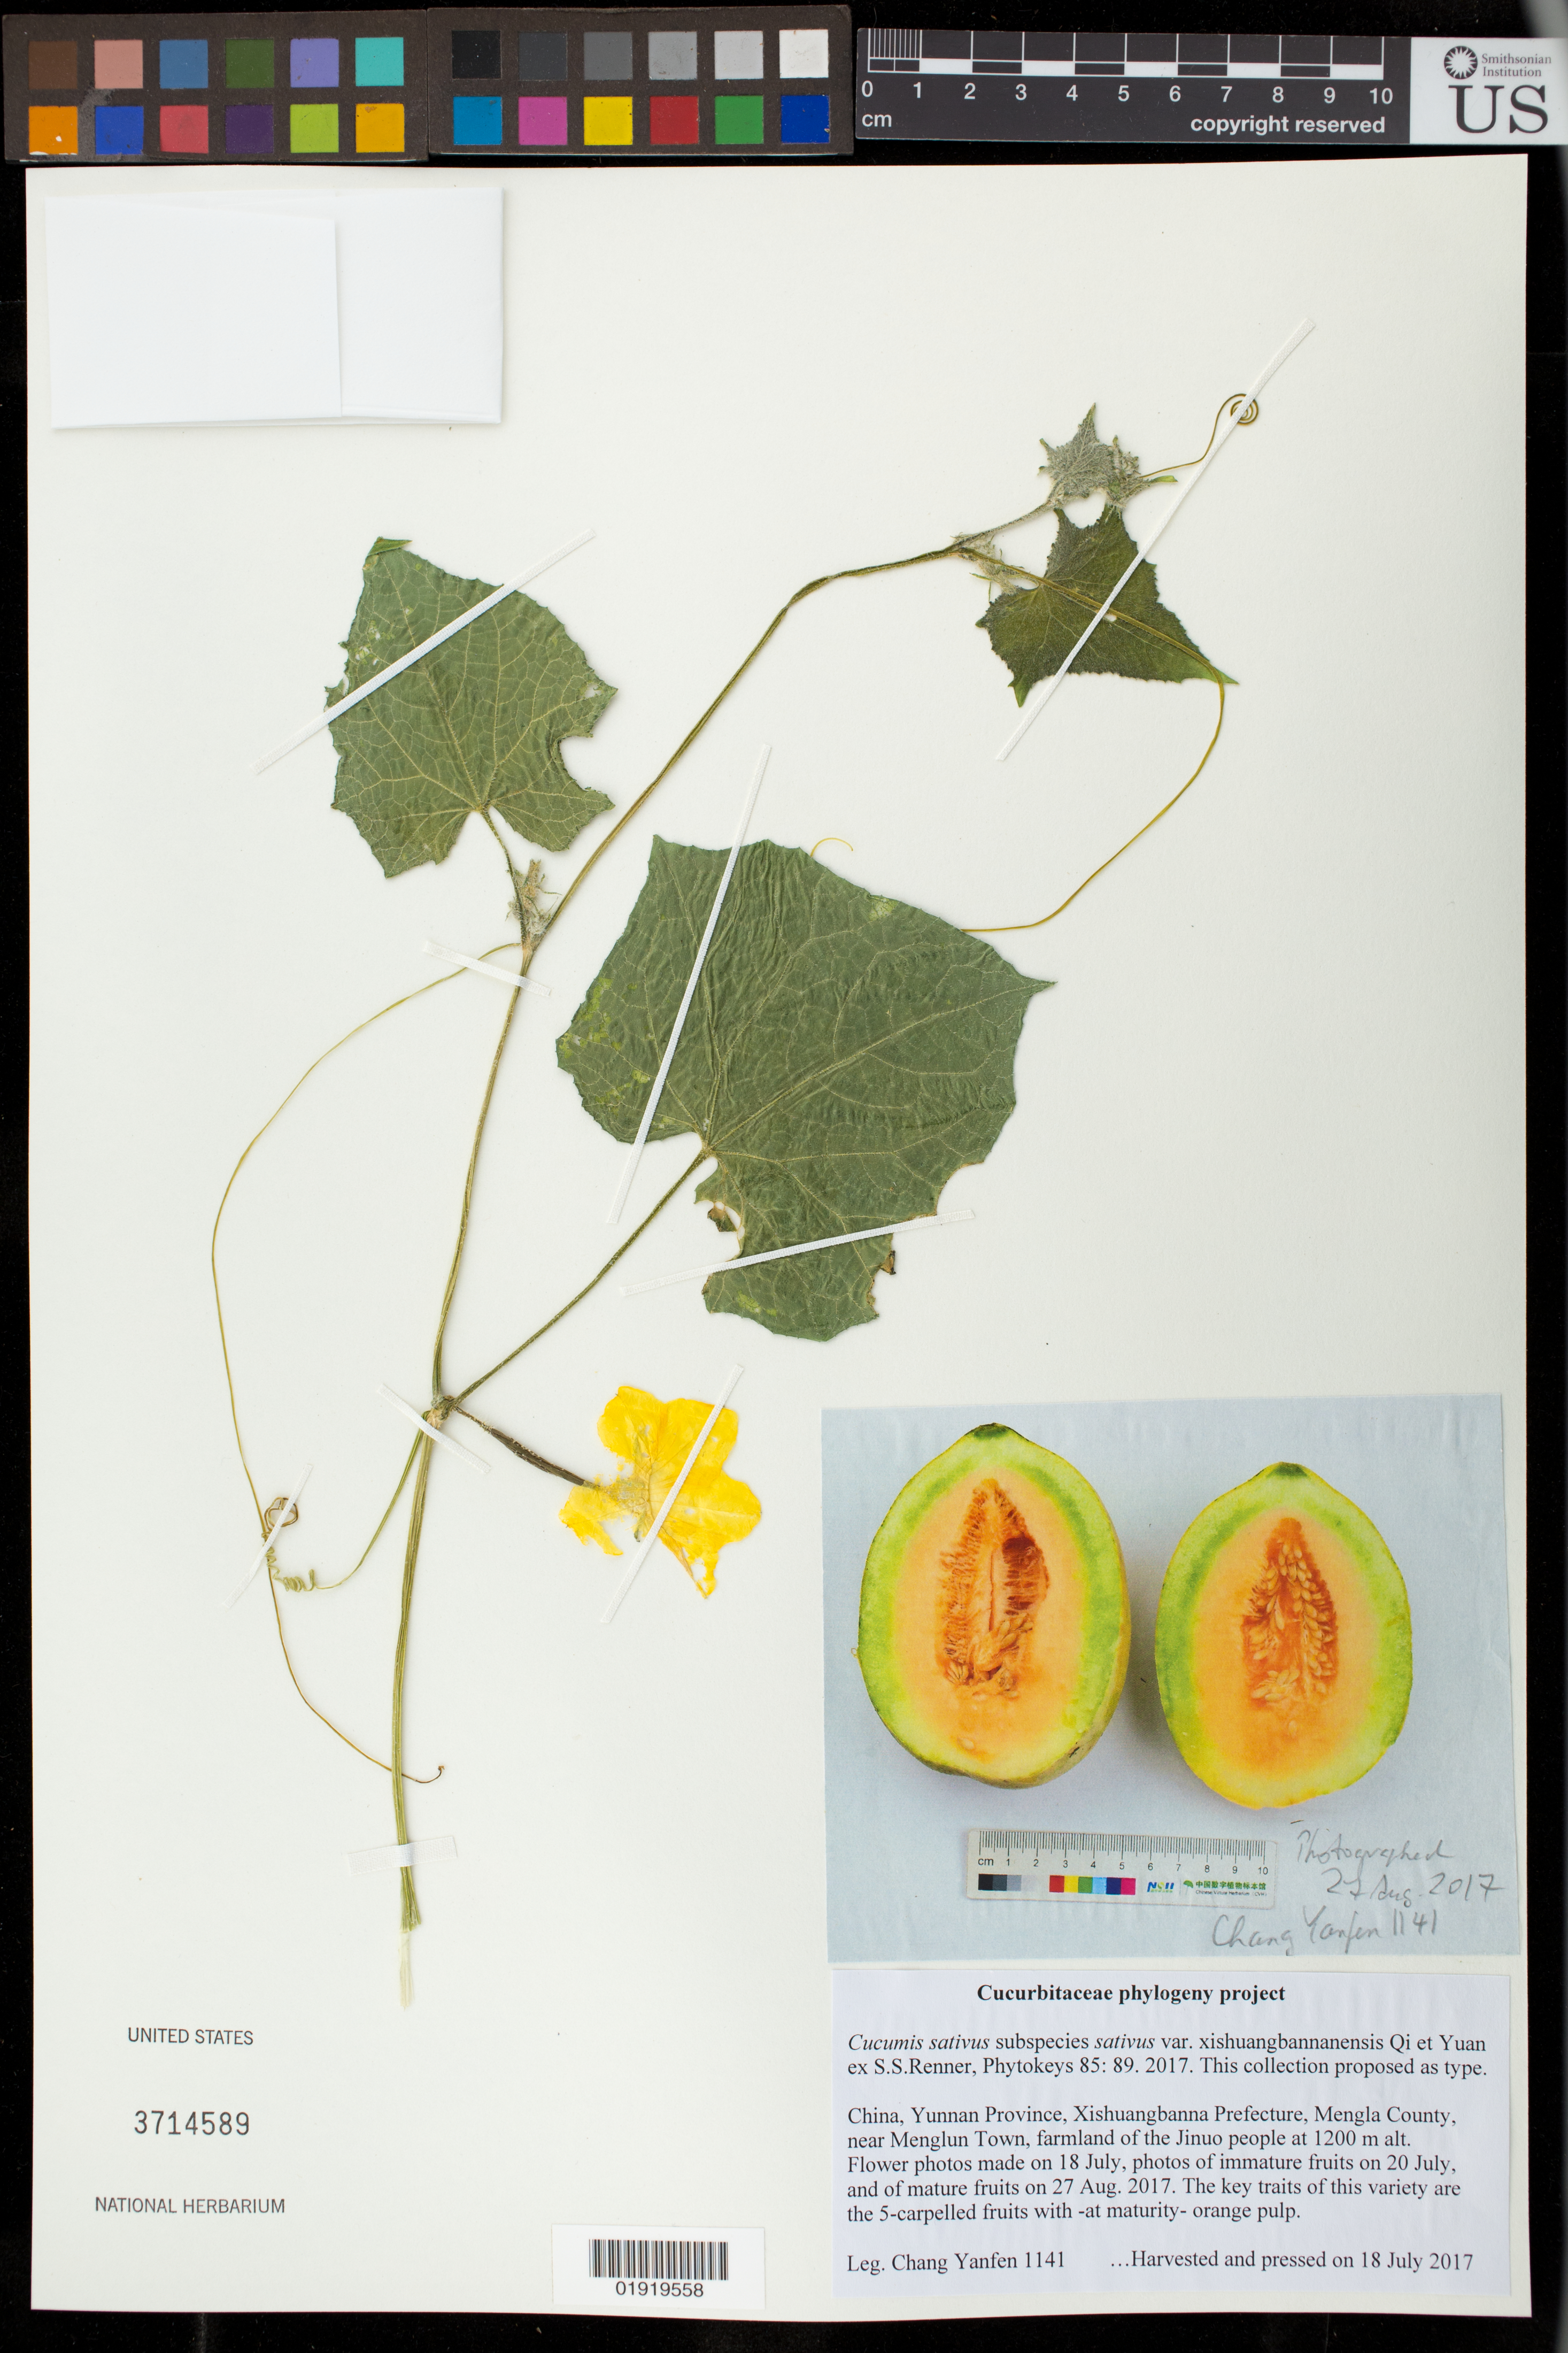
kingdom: Plantae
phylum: Tracheophyta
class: Magnoliopsida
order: Cucurbitales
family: Cucurbitaceae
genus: Cucumis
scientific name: Cucumis sativus var. xishuangbannanensis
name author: C. Qi & Z. Yuan ex S.S. Renner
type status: Isotype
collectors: Y. Chang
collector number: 1141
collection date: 2017-07-18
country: China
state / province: Yunnan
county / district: Xishuangbanna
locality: Yunnan Province, Xishuangbanna Prefecture, Mengla County, near Menglun Town, farmland of the Jinuo people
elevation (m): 1200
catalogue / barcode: US 3714589